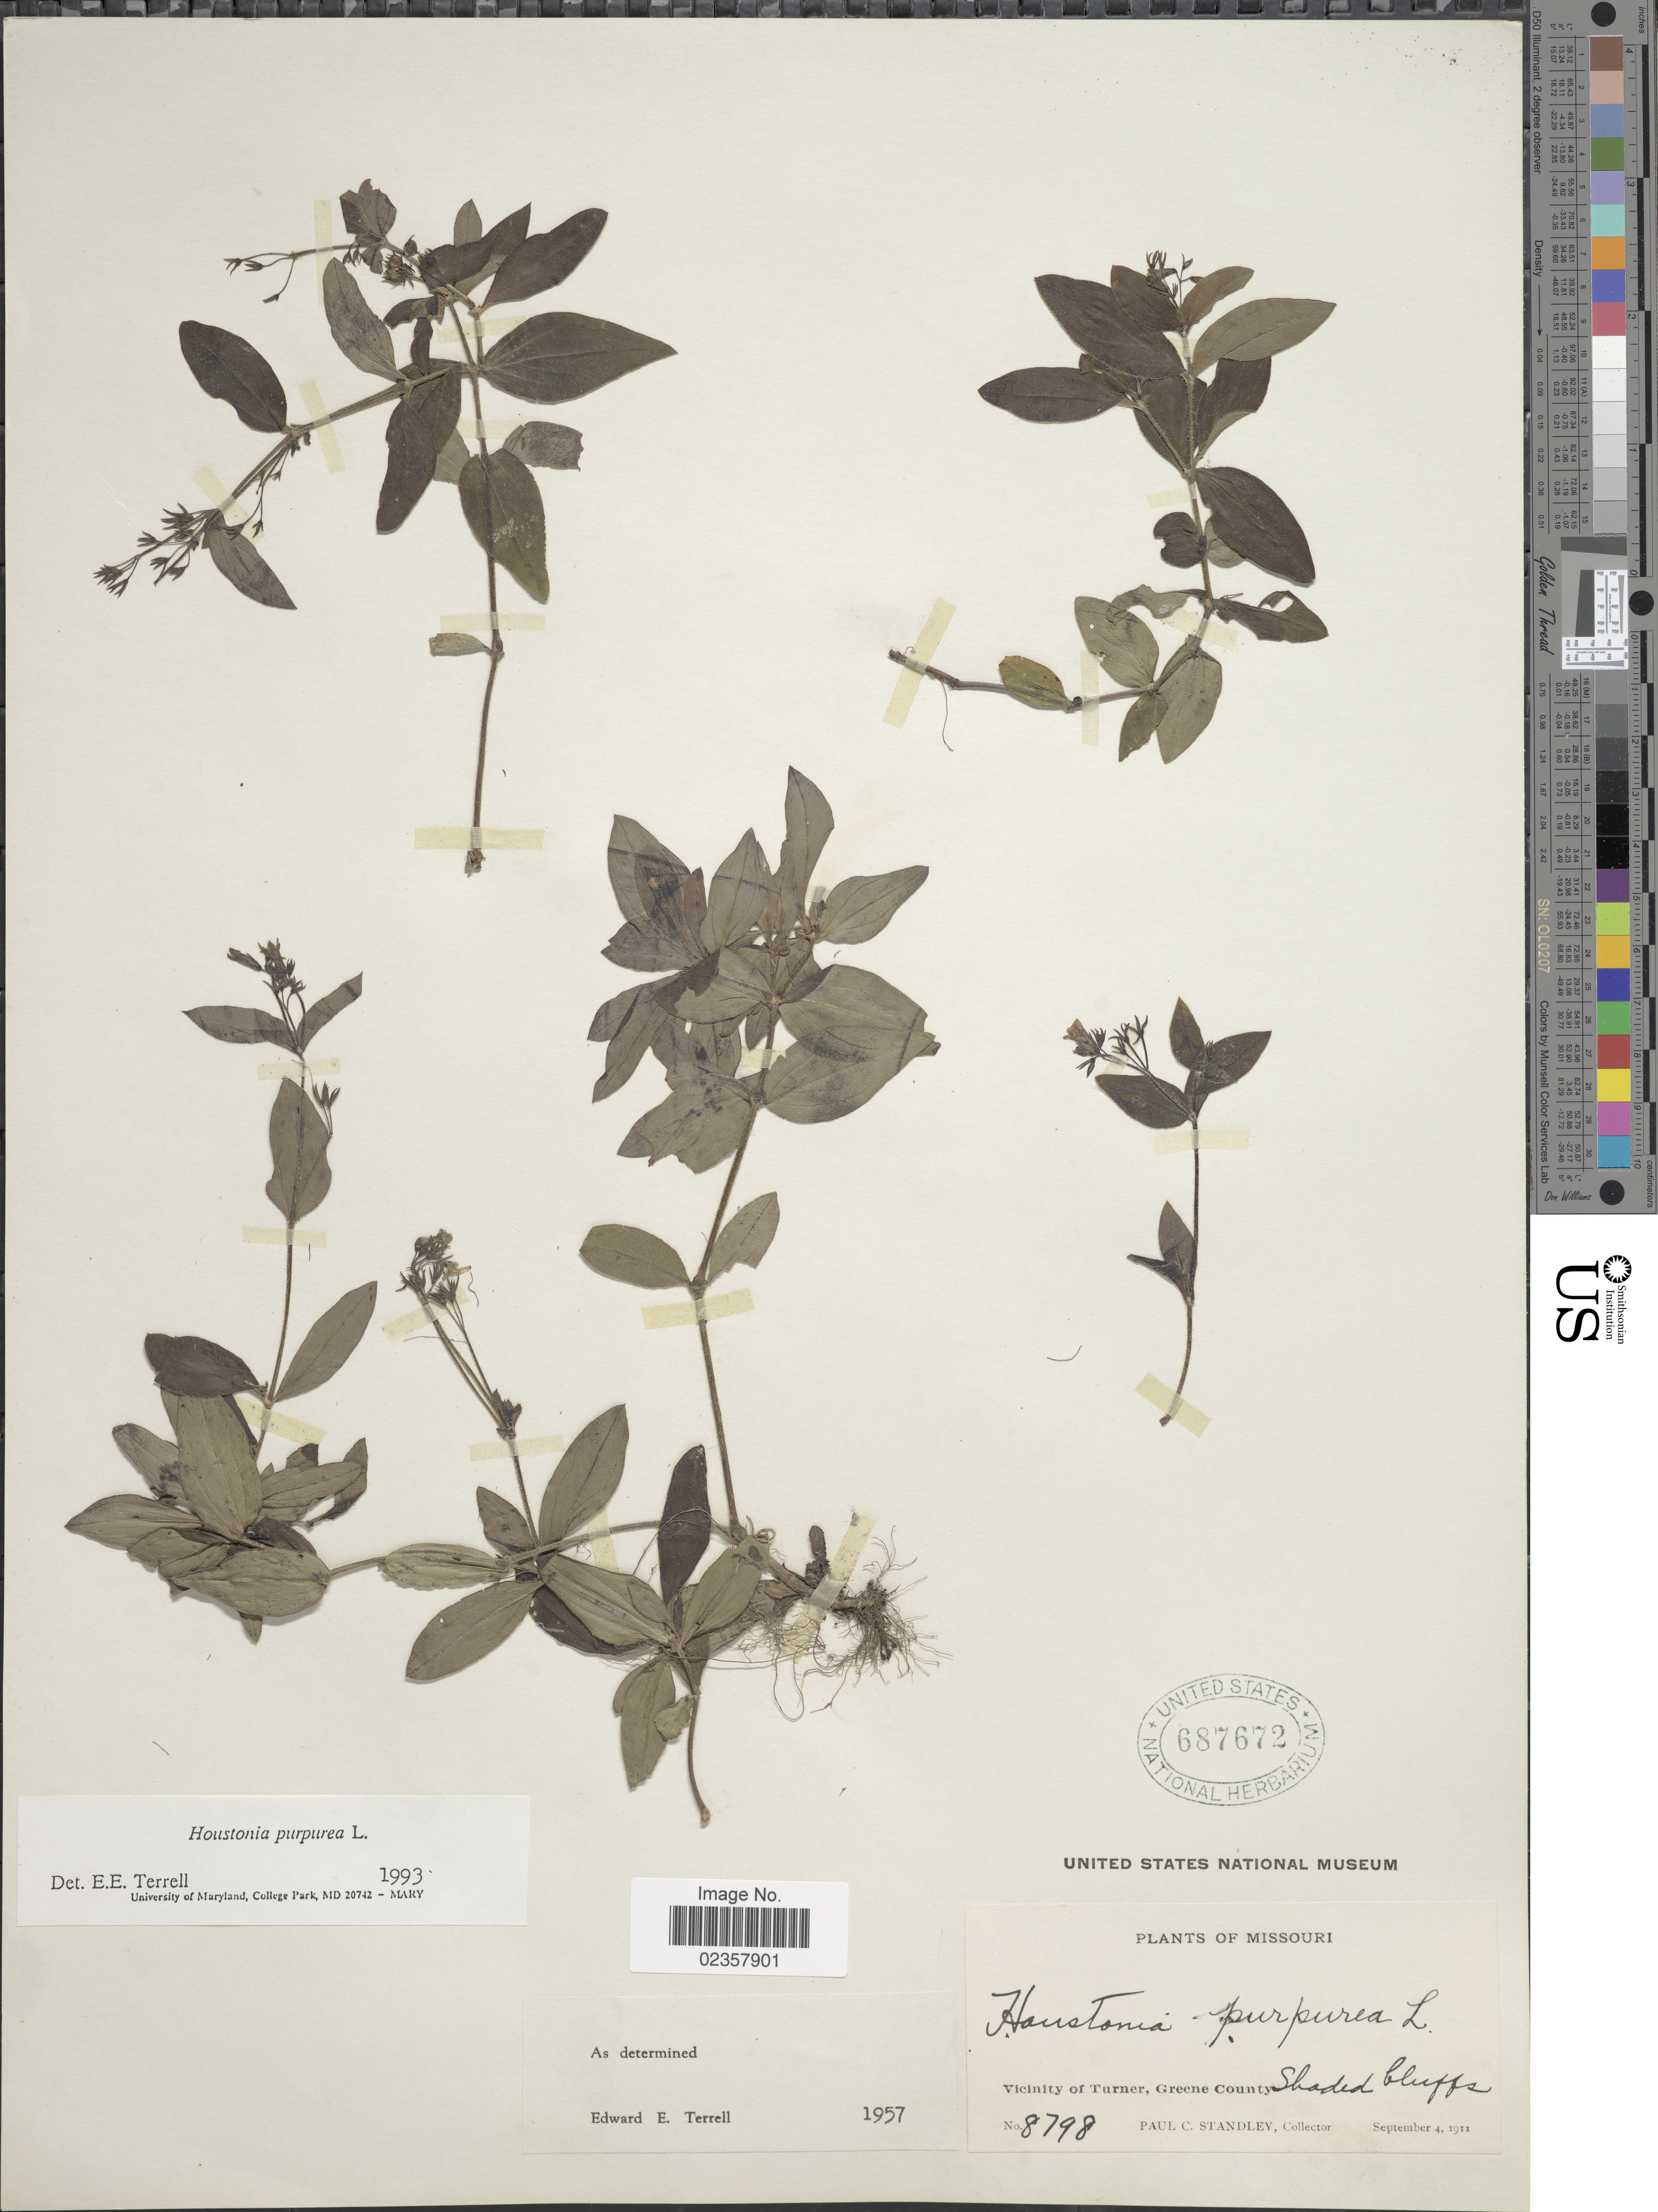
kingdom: Plantae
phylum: Tracheophyta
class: Magnoliopsida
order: Gentianales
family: Rubiaceae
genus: Houstonia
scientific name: Houstonia purpurea var. purpurea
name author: L.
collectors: P. C. Standley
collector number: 8798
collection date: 1911-09-04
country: United States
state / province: Missouri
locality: Vicinity of Turner, Green County, Shaded bluffs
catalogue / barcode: US 687672